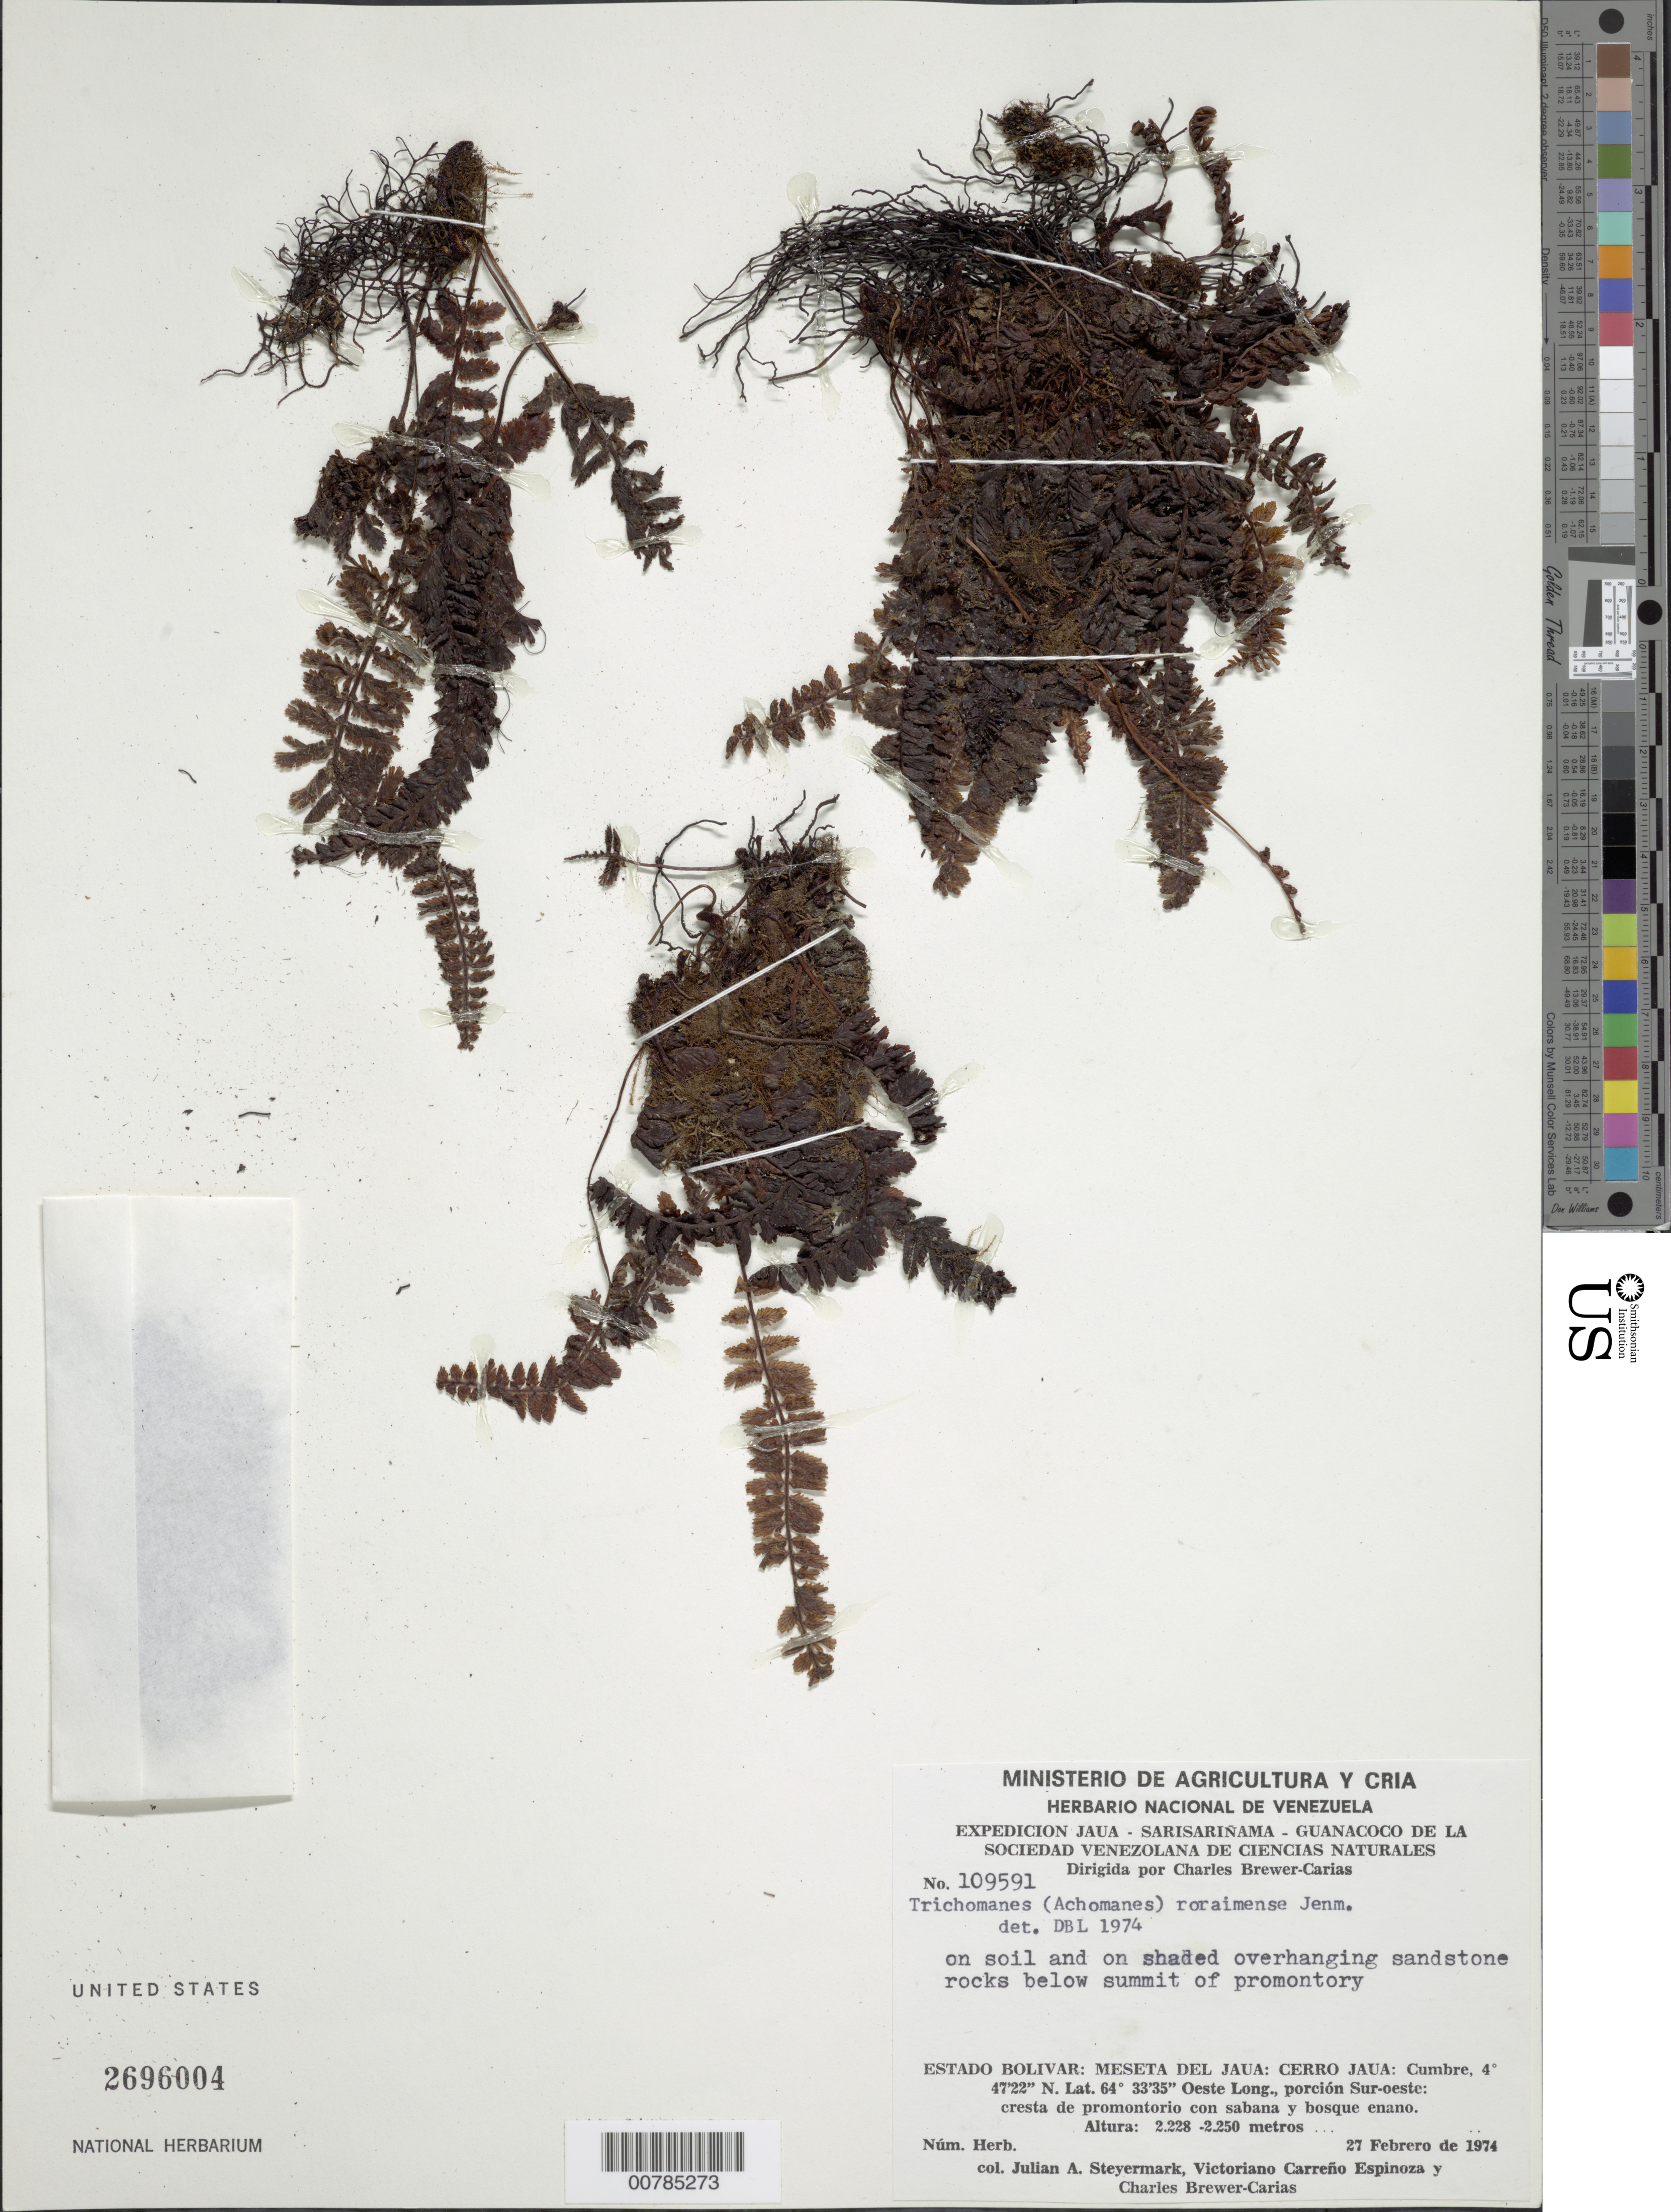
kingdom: Plantae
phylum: Tracheophyta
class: Polypodiopsida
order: Hymenophyllales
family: Hymenophyllaceae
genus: Trichomanes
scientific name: Trichomanes roraimense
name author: Jenman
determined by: Lellinger, David B., (BOT), Smithsonian Institution - National Museum of Natural History (UNITED STATES)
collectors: J. Steyermark, V. Carreño E. & C. Brewer-Carias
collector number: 109591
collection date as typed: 27-Feb-74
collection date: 1974-02-27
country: Venezuela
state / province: Bolívar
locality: Meseta del Jaua: Cerro Jaua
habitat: On soil and on shaded overhanging sandstone rocks below summit or promontory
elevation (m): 2228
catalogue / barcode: US 2696004